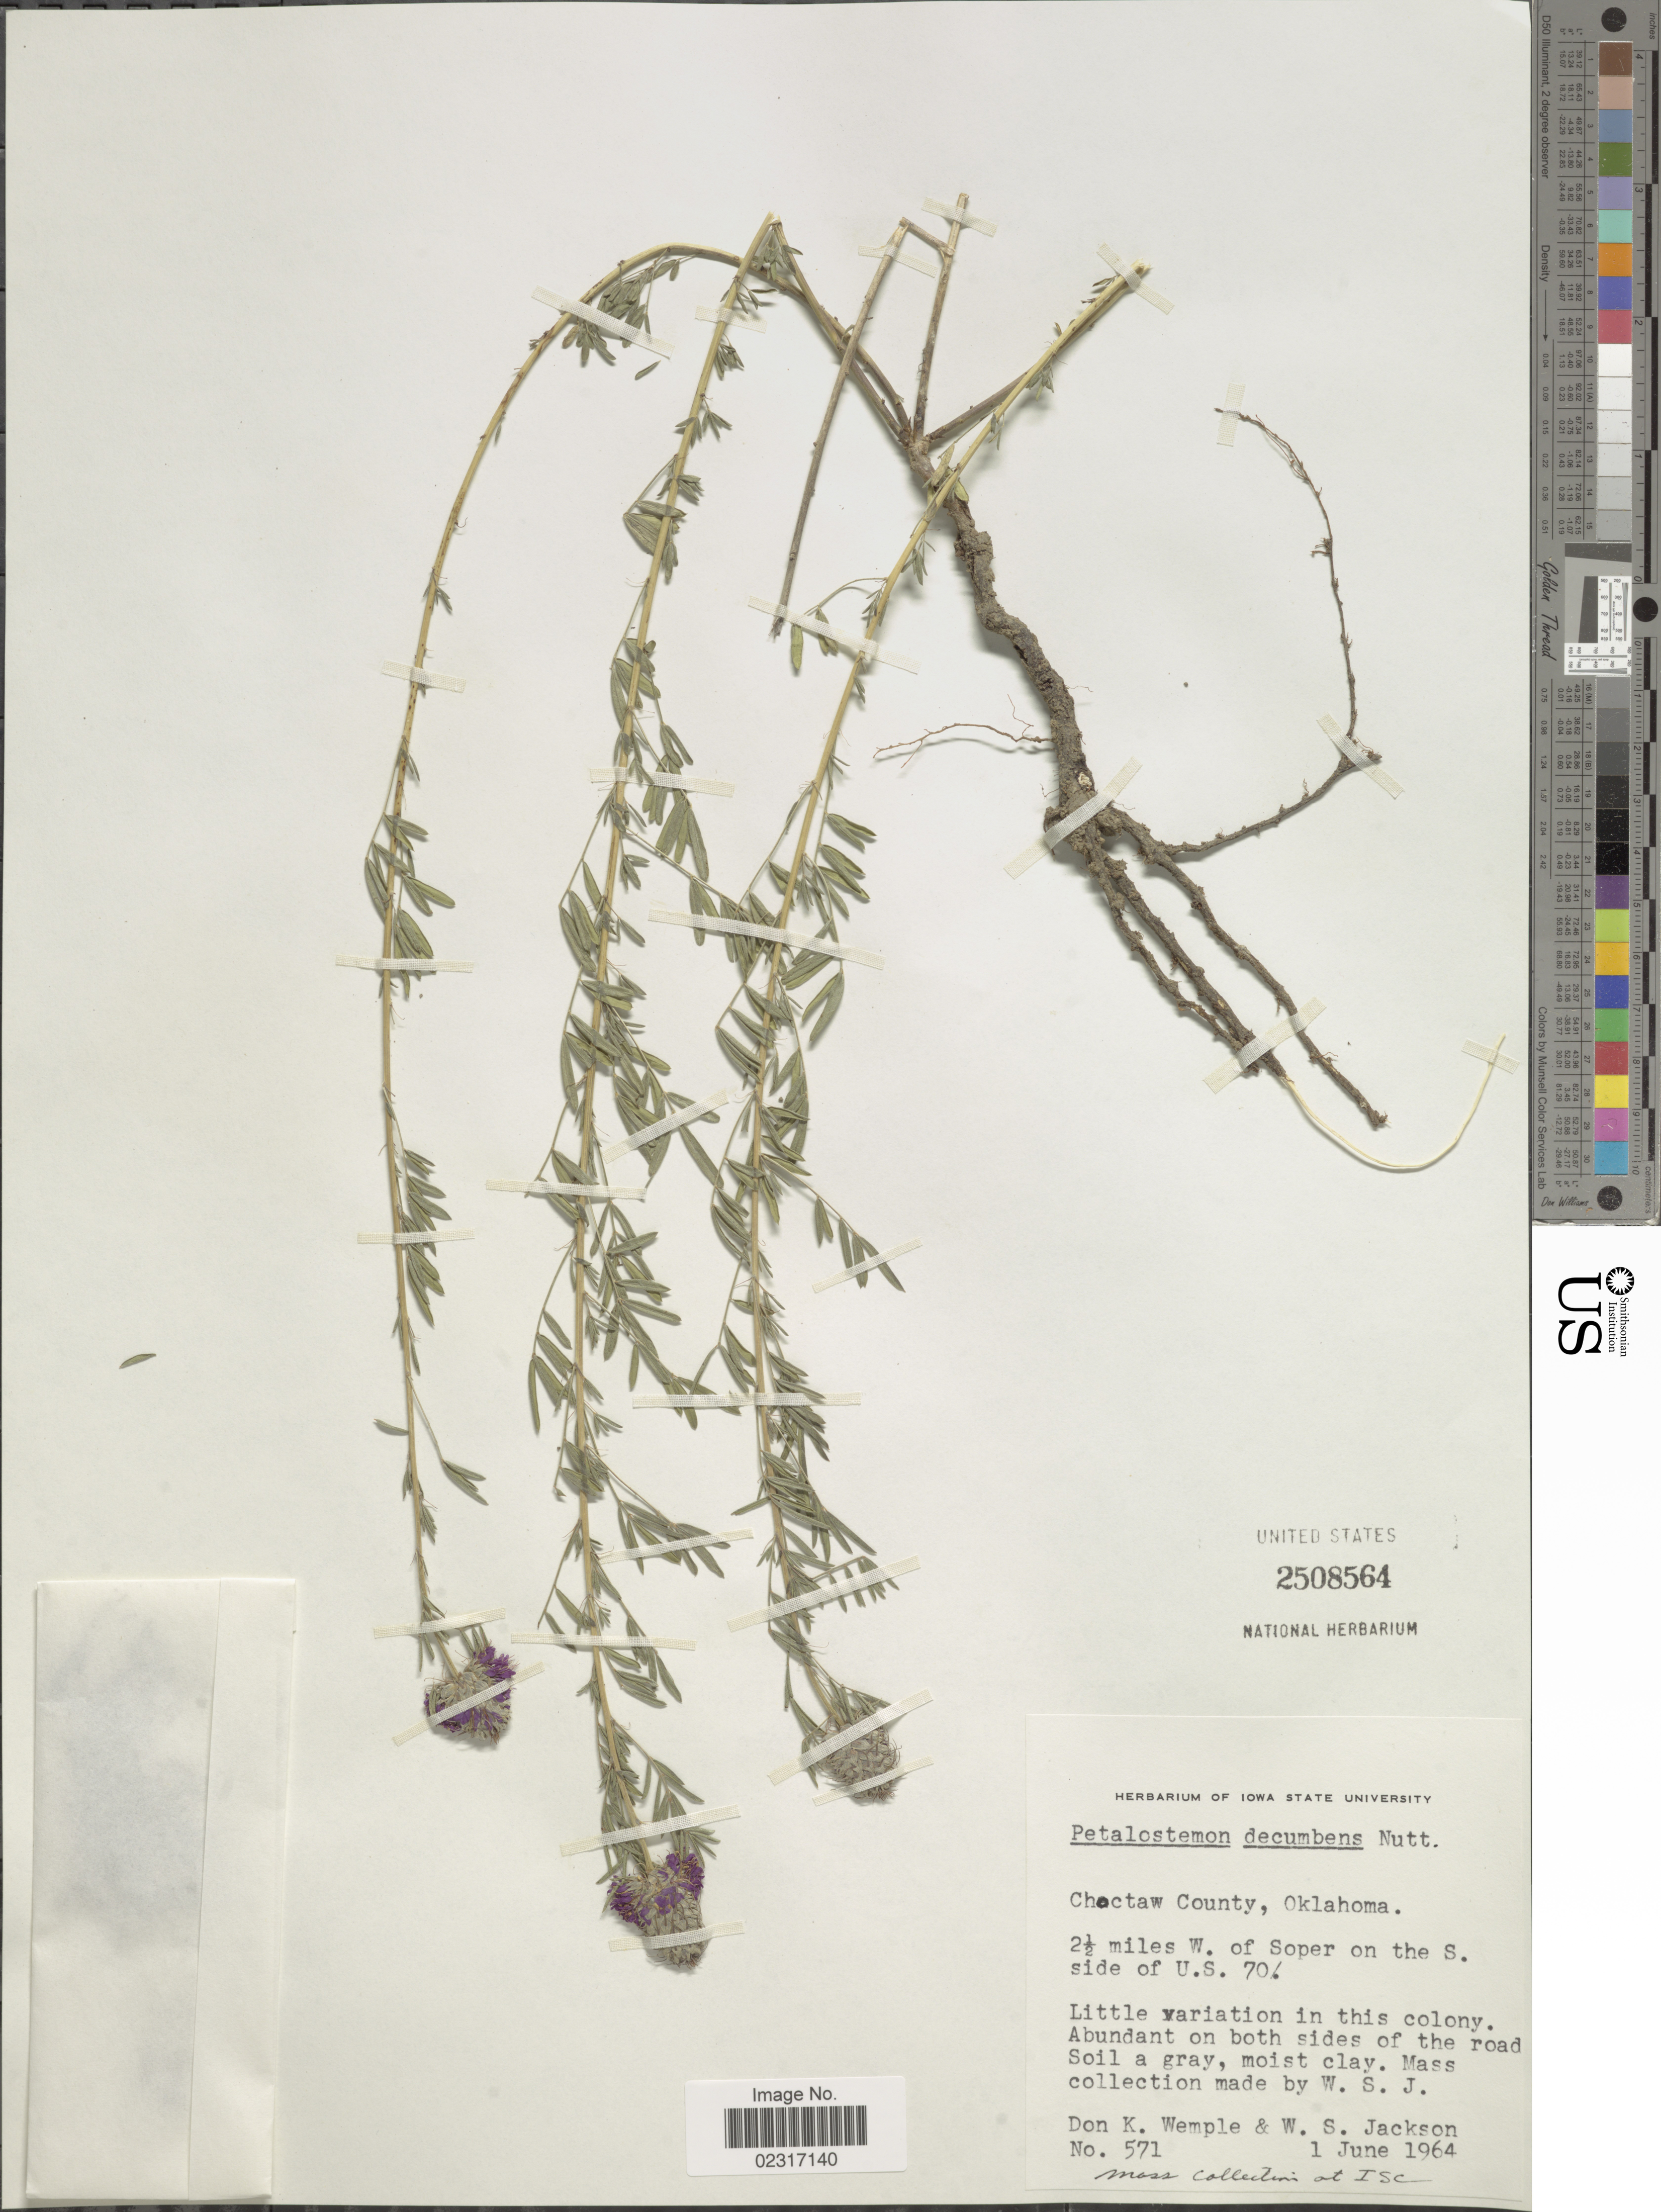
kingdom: Plantae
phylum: Tracheophyta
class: Magnoliopsida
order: Fabales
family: Fabaceae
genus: Dalea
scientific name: Dalea compacta var. compacta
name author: Spreng.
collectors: D. Wemple & W. Jackson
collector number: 571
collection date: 1964-06-01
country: United States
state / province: Oklahoma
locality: Choctaw County. 2½ miles W. of Soper on the S. side of U.S. 70.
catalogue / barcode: US 2508564